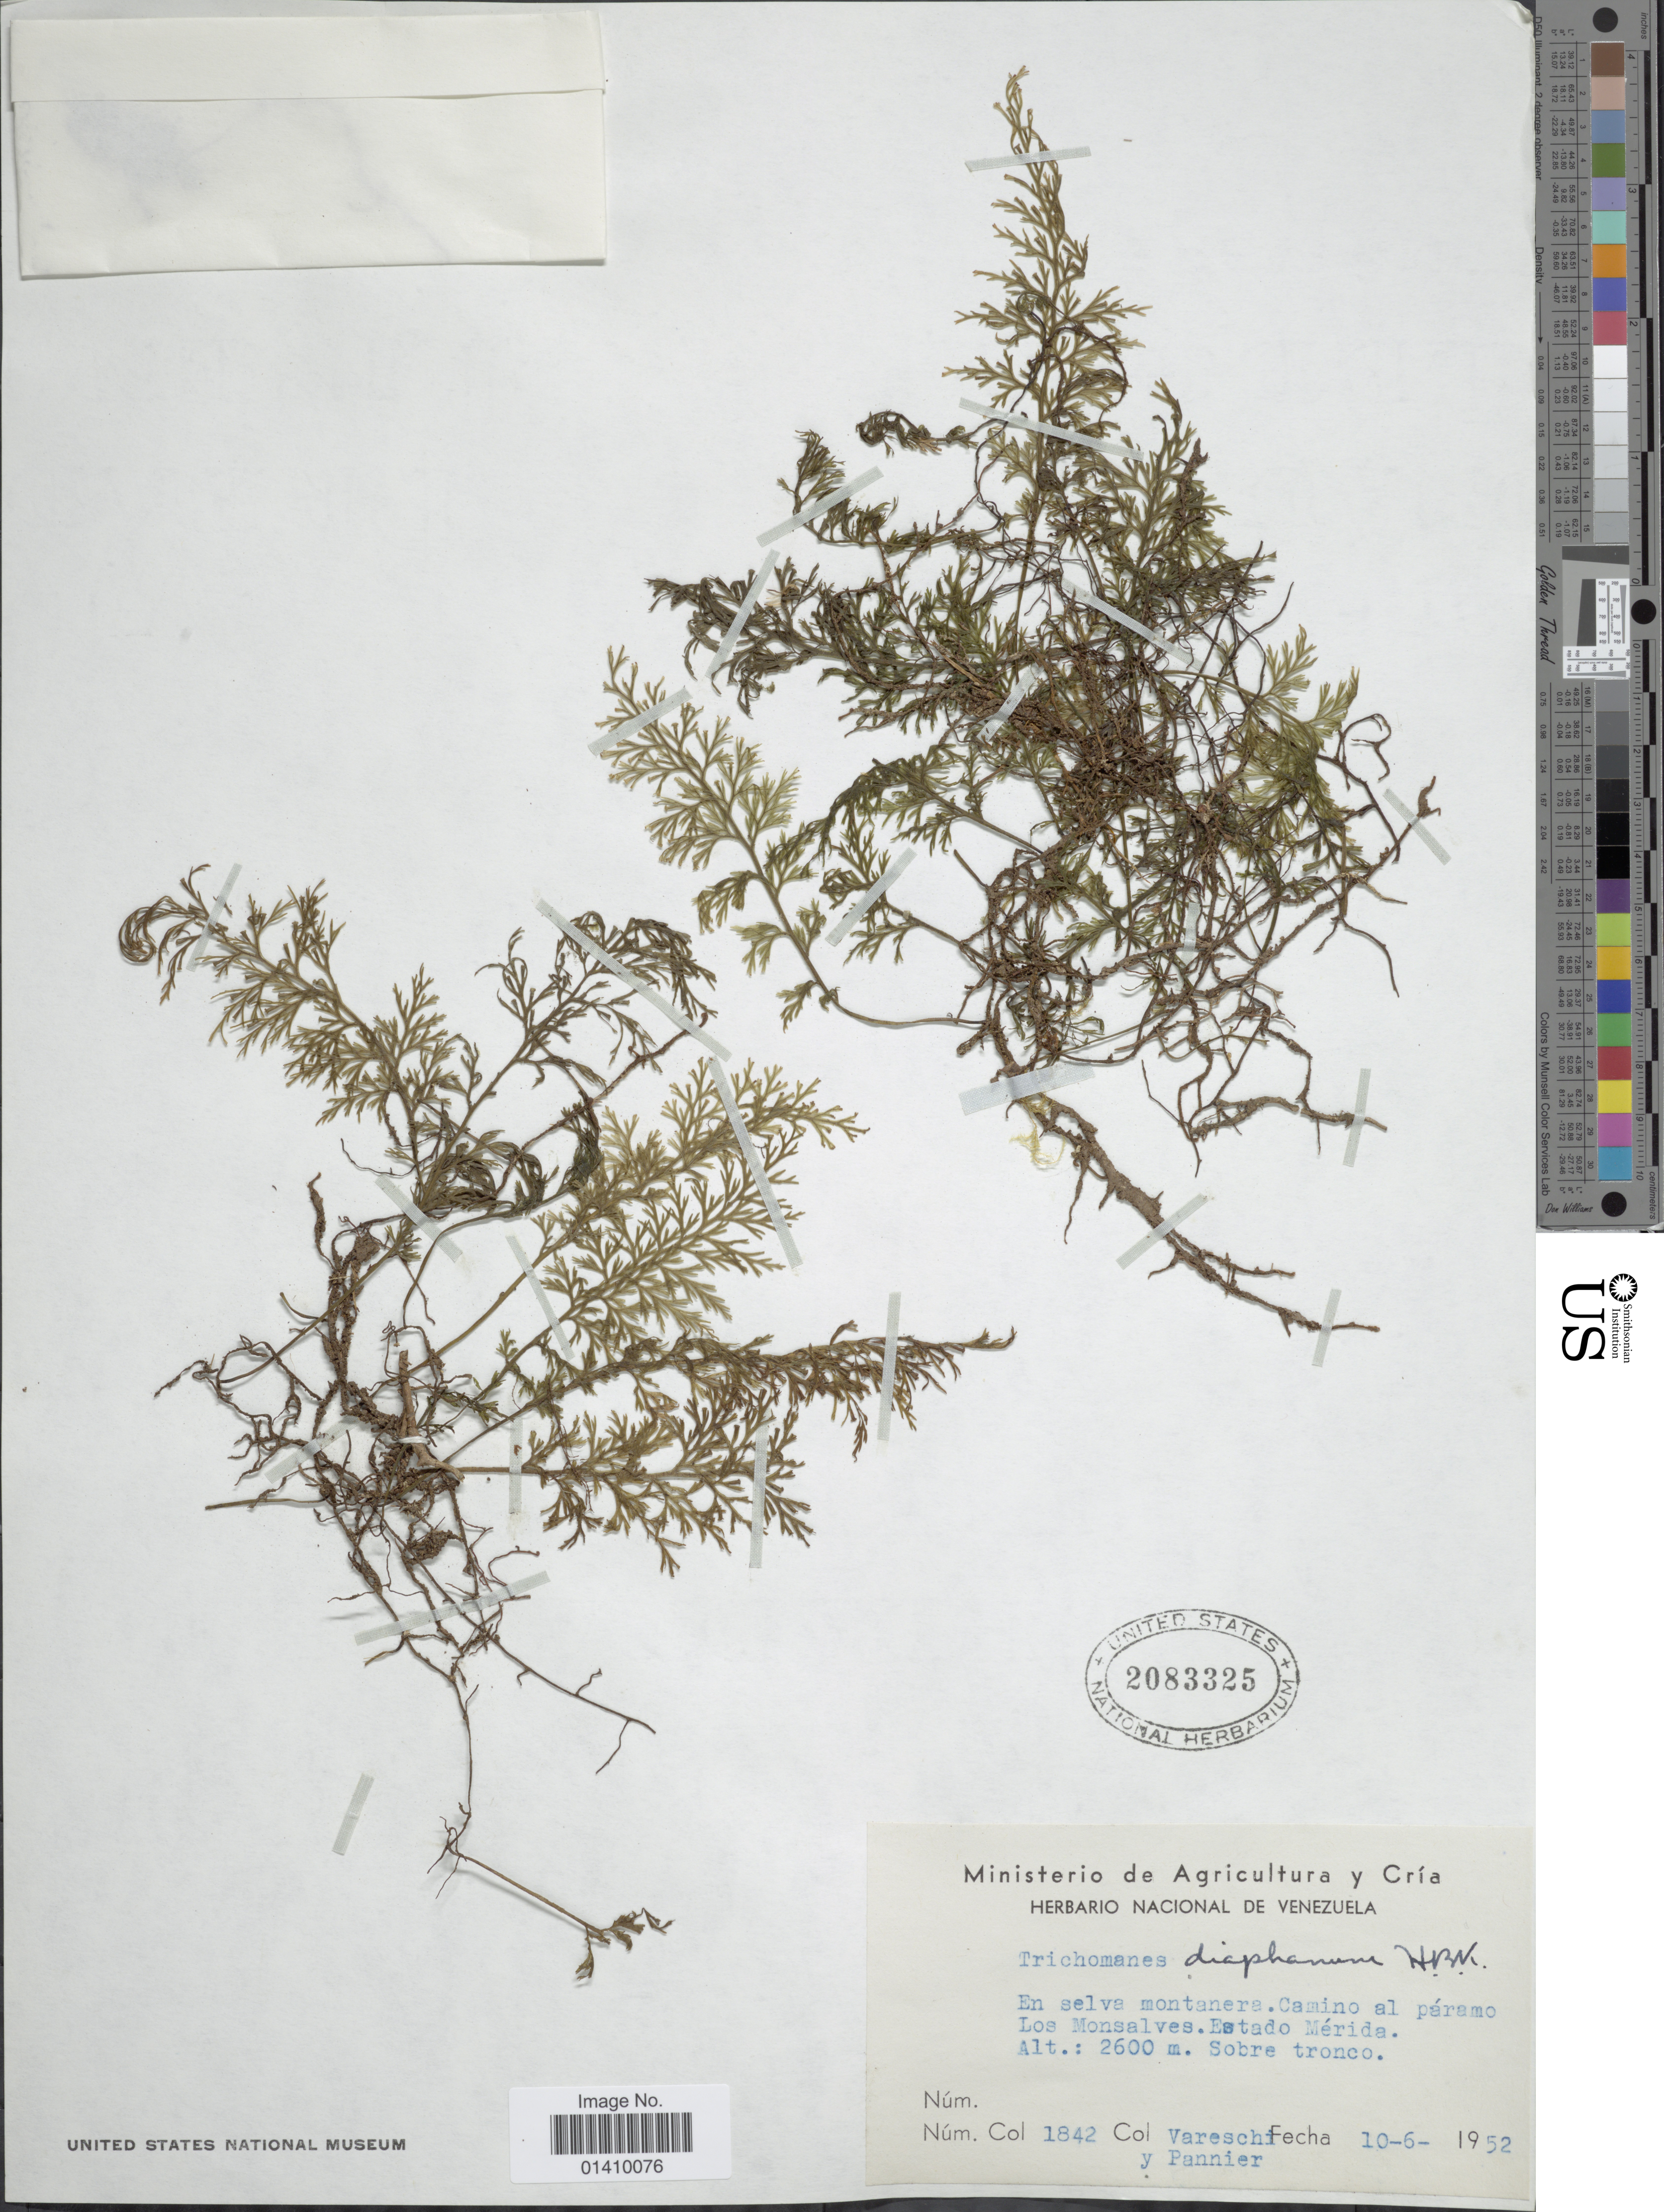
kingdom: Plantae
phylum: Tracheophyta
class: Polypodiopsida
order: Hymenophyllales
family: Hymenophyllaceae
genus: Polyphlebium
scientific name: Polyphlebium diaphanum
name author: (Kunth) Ebihara & Dubuisson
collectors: -. Vareschi & F. Pannier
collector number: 1842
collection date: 1952-06-10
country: Venezuela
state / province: Mérida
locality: En selva montanera Camino al paramo Los Monsalves Estado merida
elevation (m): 2600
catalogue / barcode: US 2083325